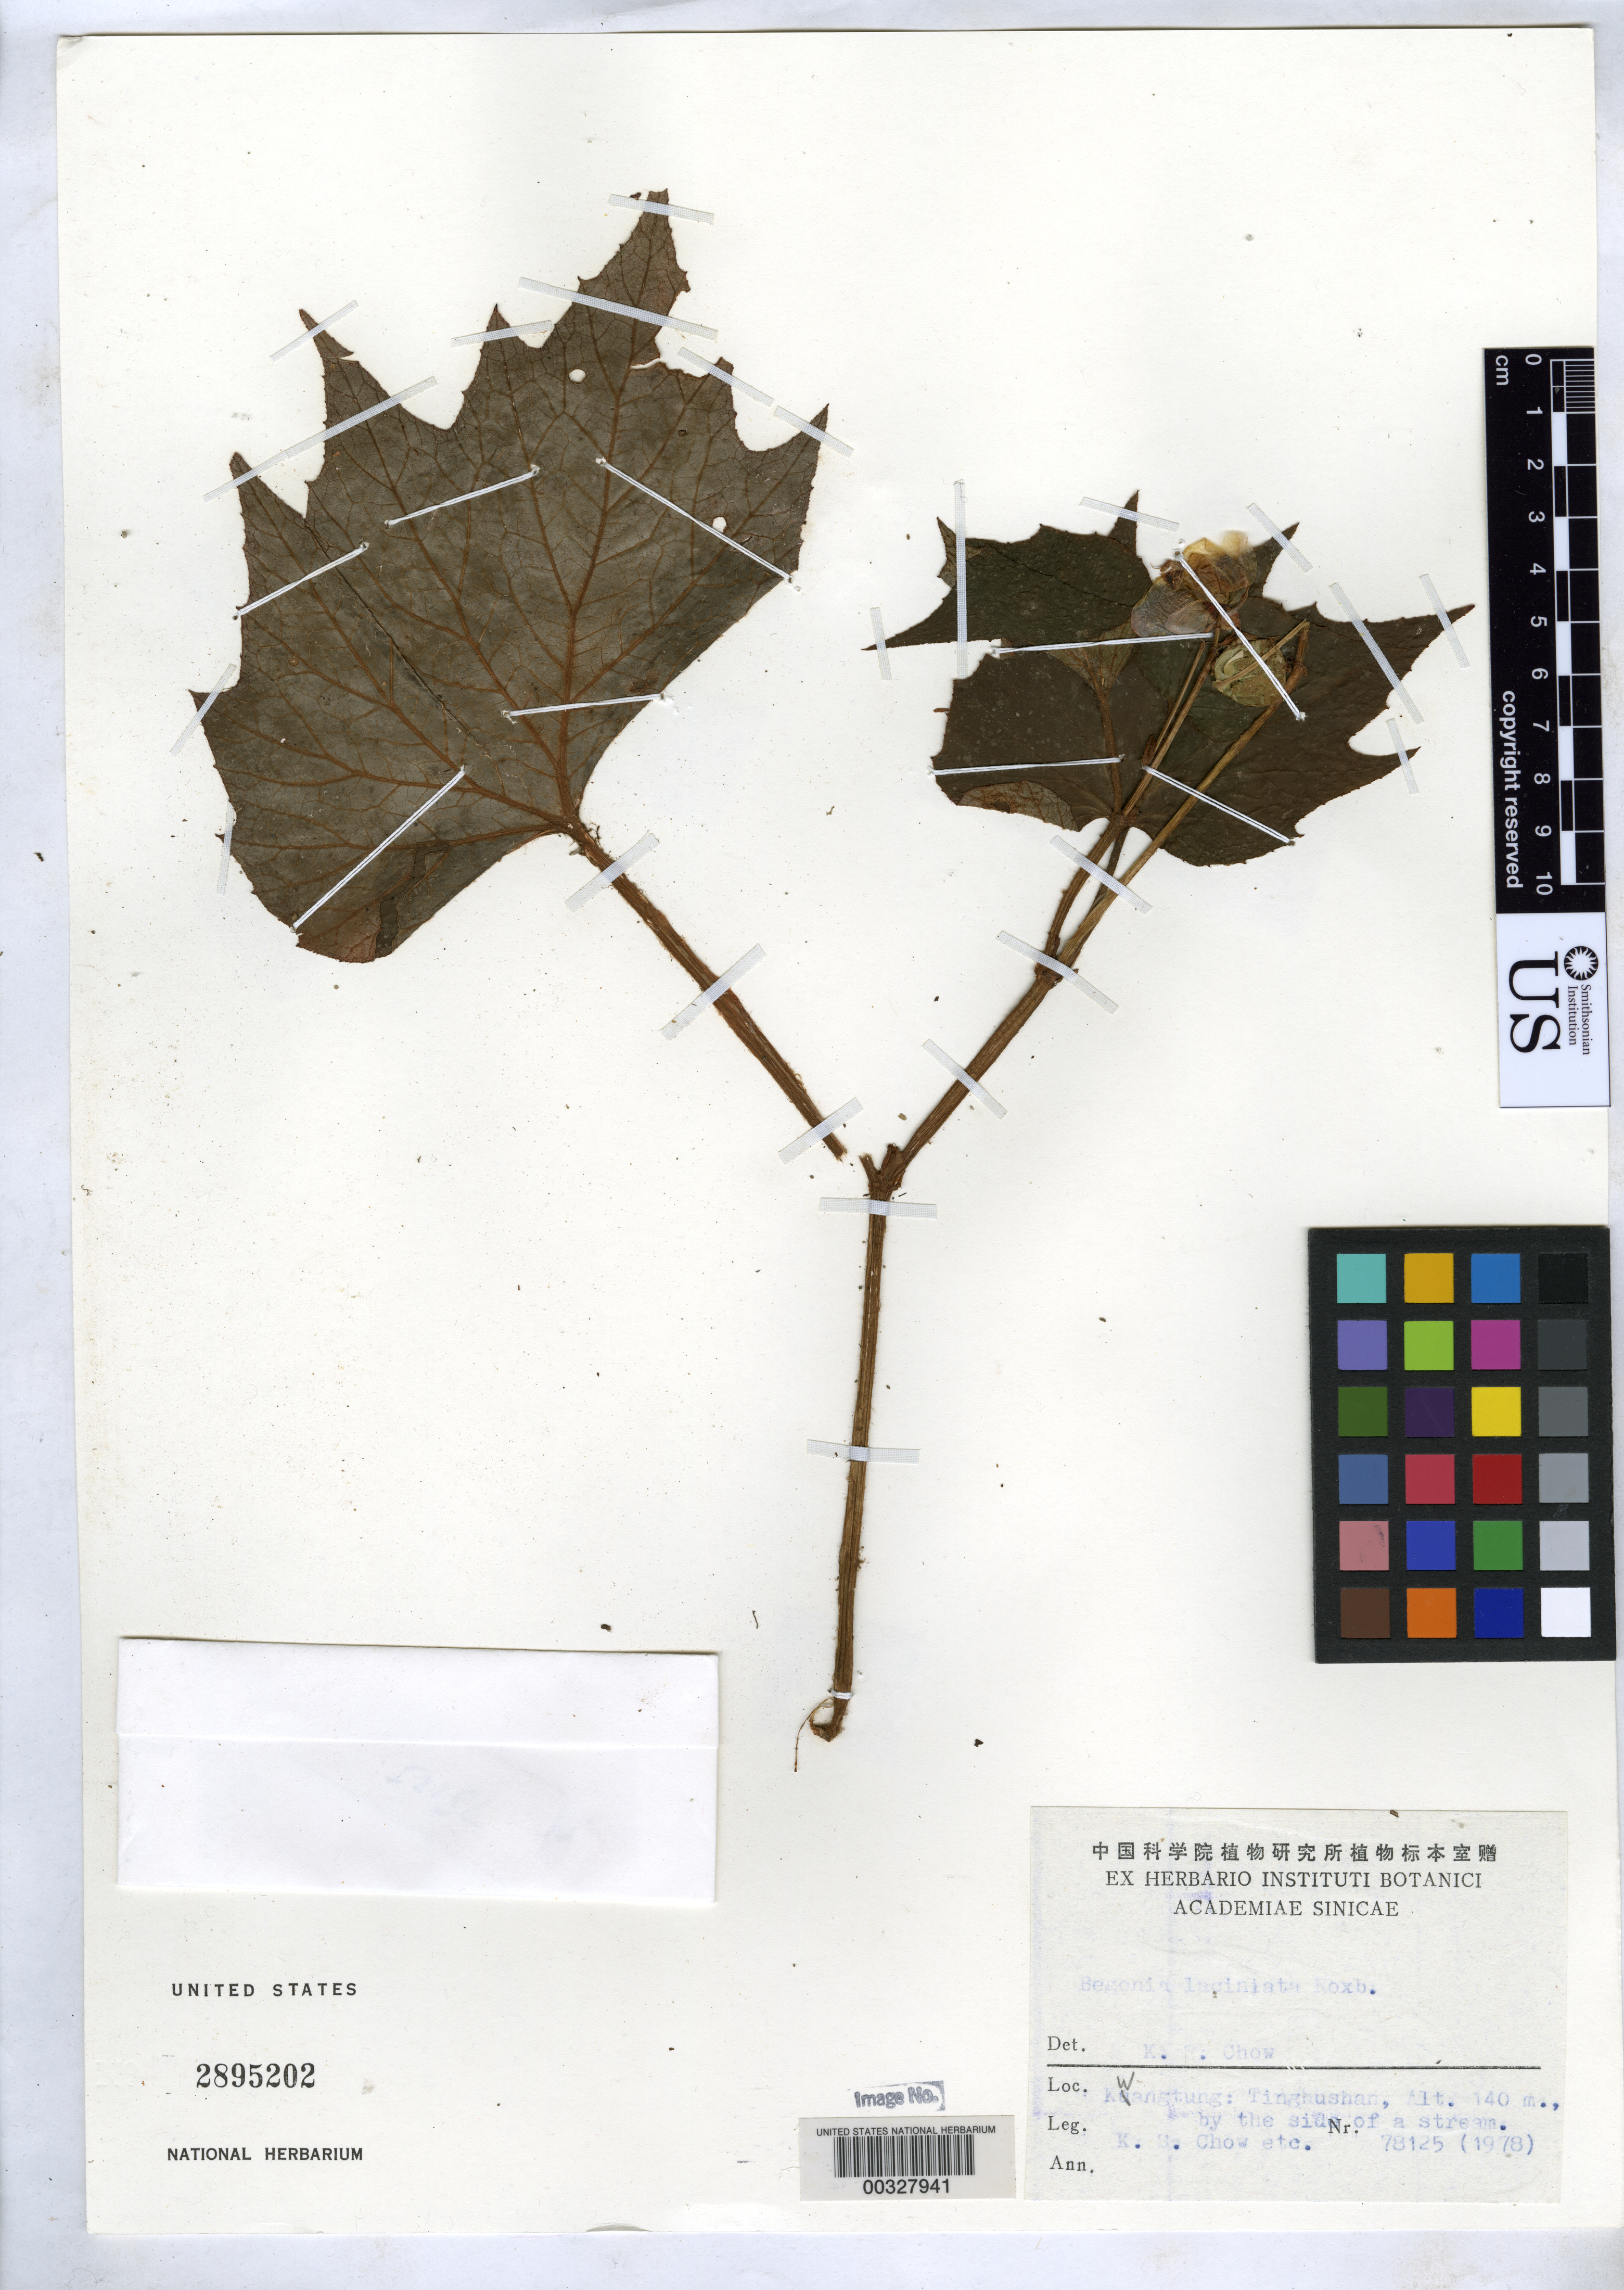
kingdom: Plantae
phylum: Tracheophyta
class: Magnoliopsida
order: Cucurbitales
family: Begoniaceae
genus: Begonia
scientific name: Begonia palmata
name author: D. Don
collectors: K. S. Chow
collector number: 78125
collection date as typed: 1978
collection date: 1978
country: China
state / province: Guangdong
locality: Tinghushan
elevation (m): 140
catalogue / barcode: US 2895202